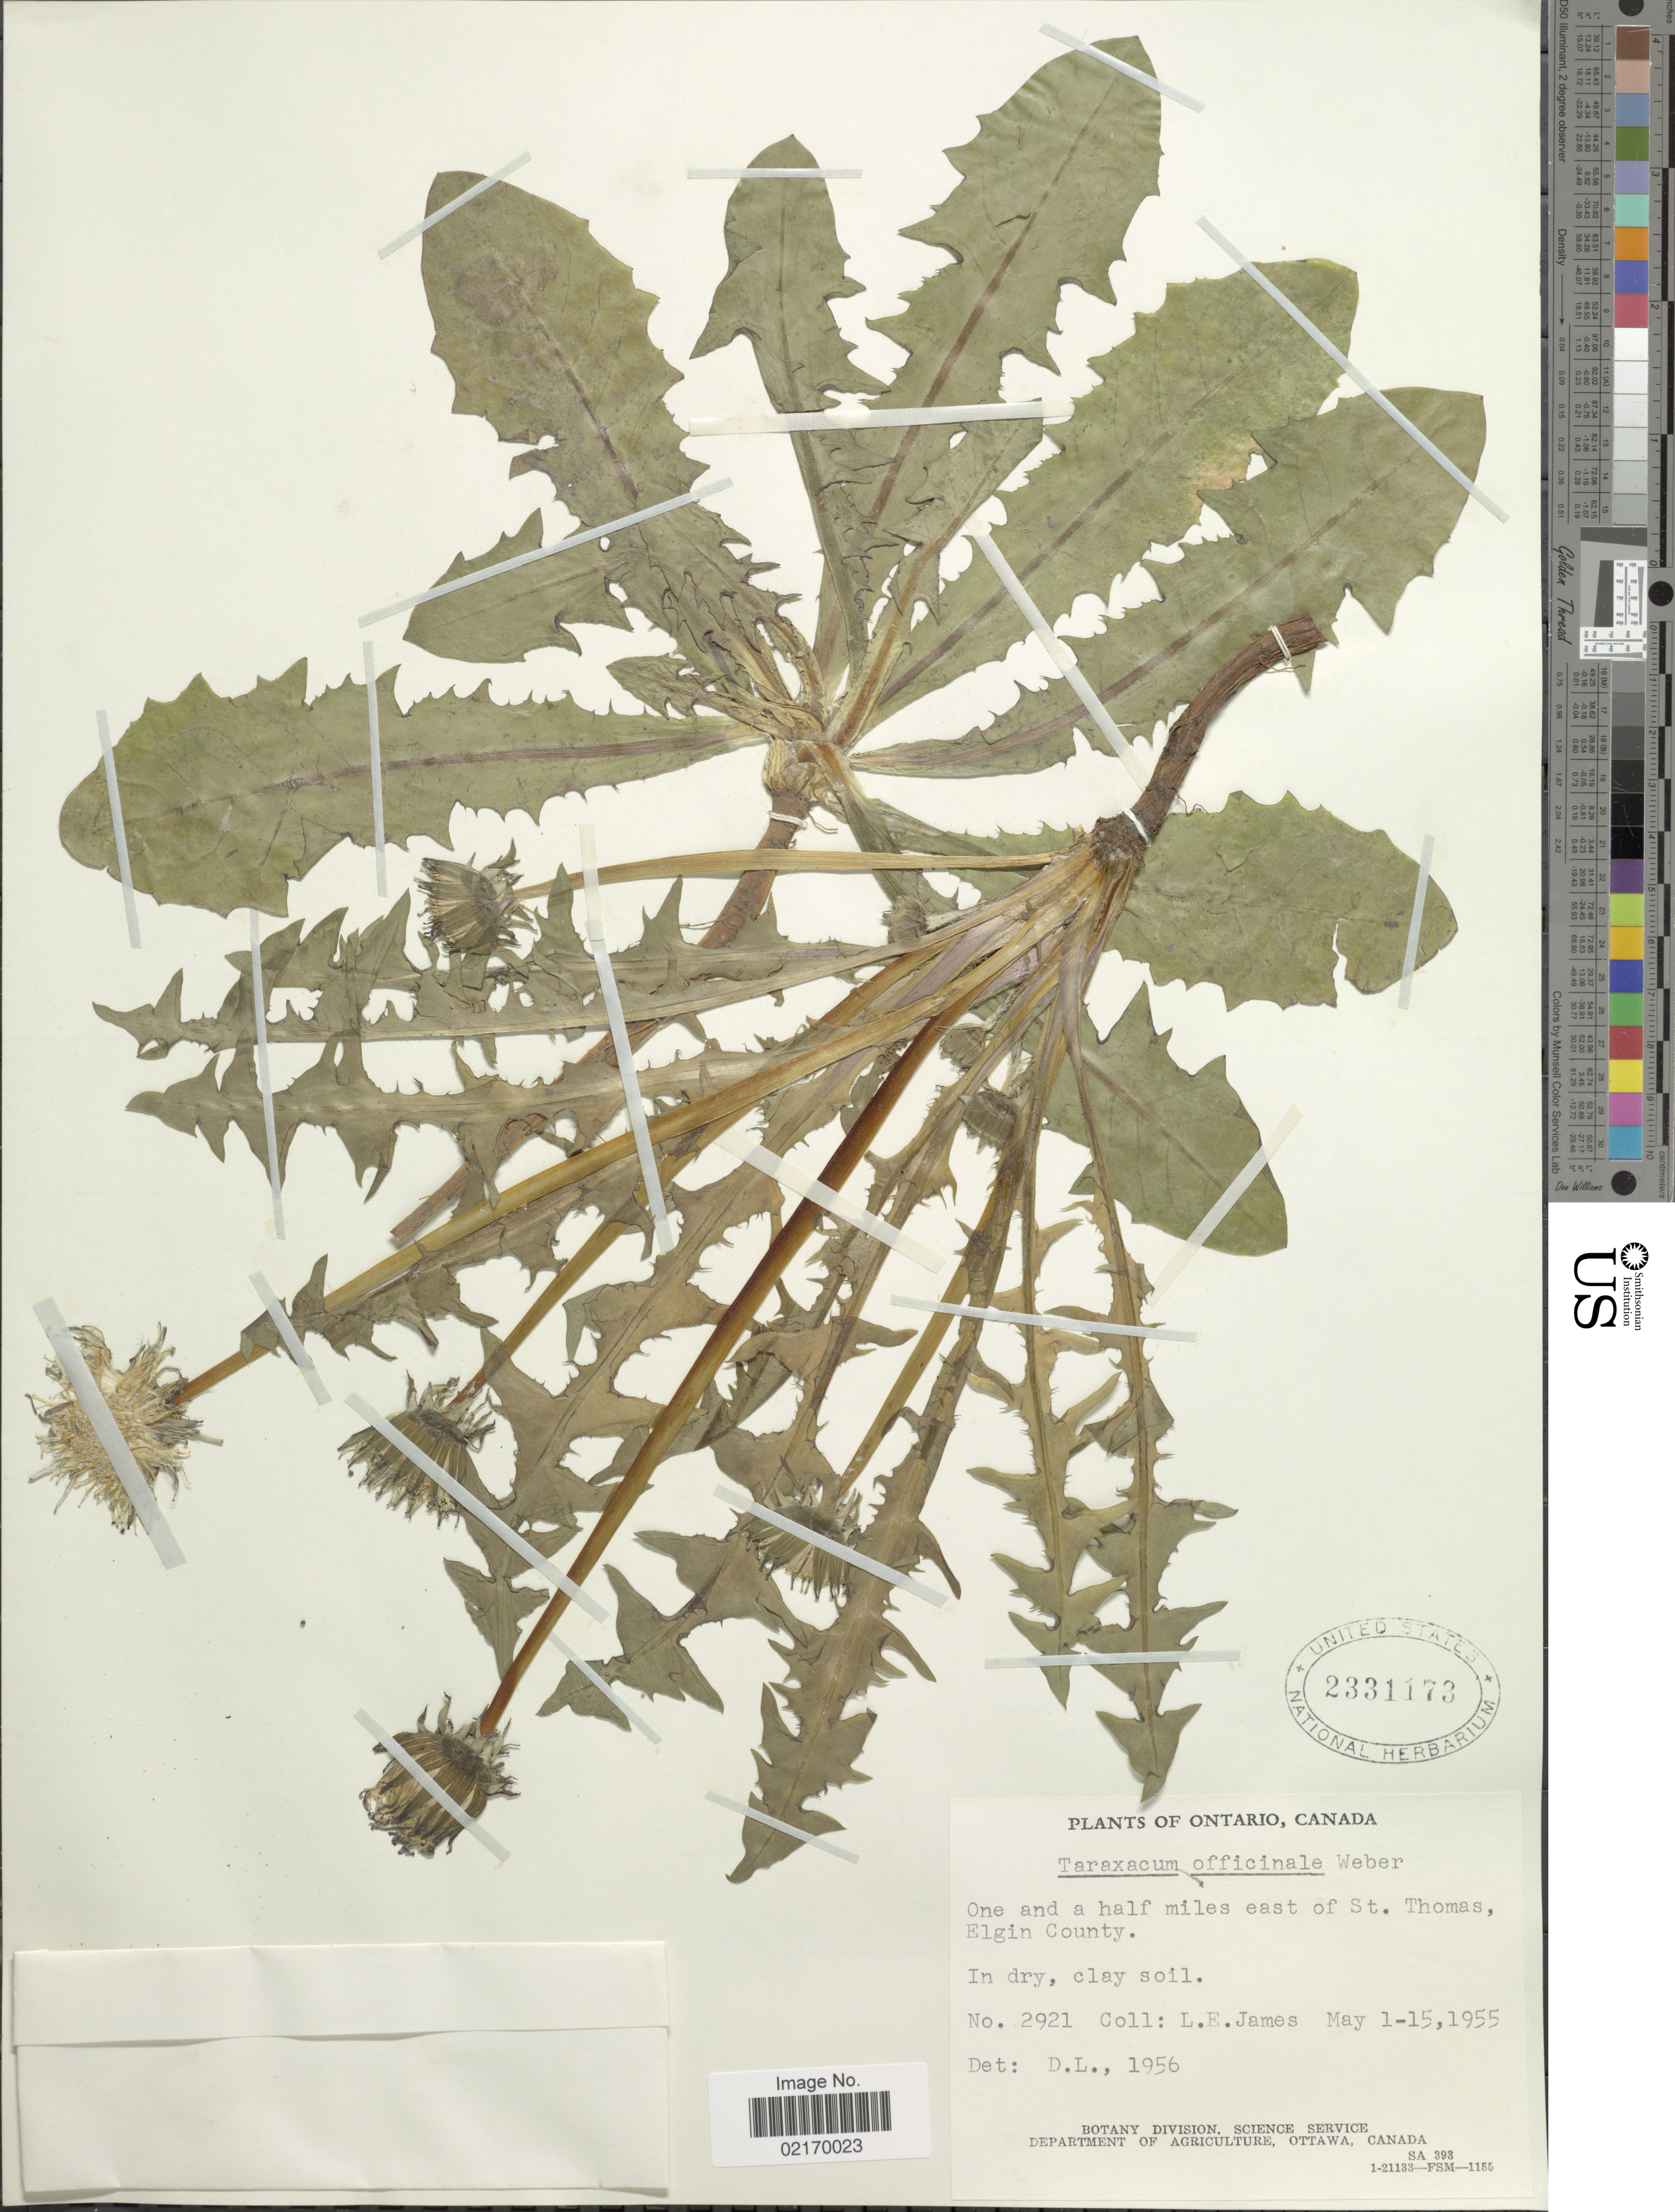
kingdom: Plantae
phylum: Tracheophyta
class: Magnoliopsida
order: Asterales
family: Asteraceae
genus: Taraxacum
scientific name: Taraxacum officinale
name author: G.H. Weber ex F.H. Wigg.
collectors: L. E. James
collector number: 2921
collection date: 1955-05-01/1955-05-15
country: Canada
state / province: Ontario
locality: One and a half miles east of St. Thomas, Elgin County, in dry, clay soil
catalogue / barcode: US 2331173